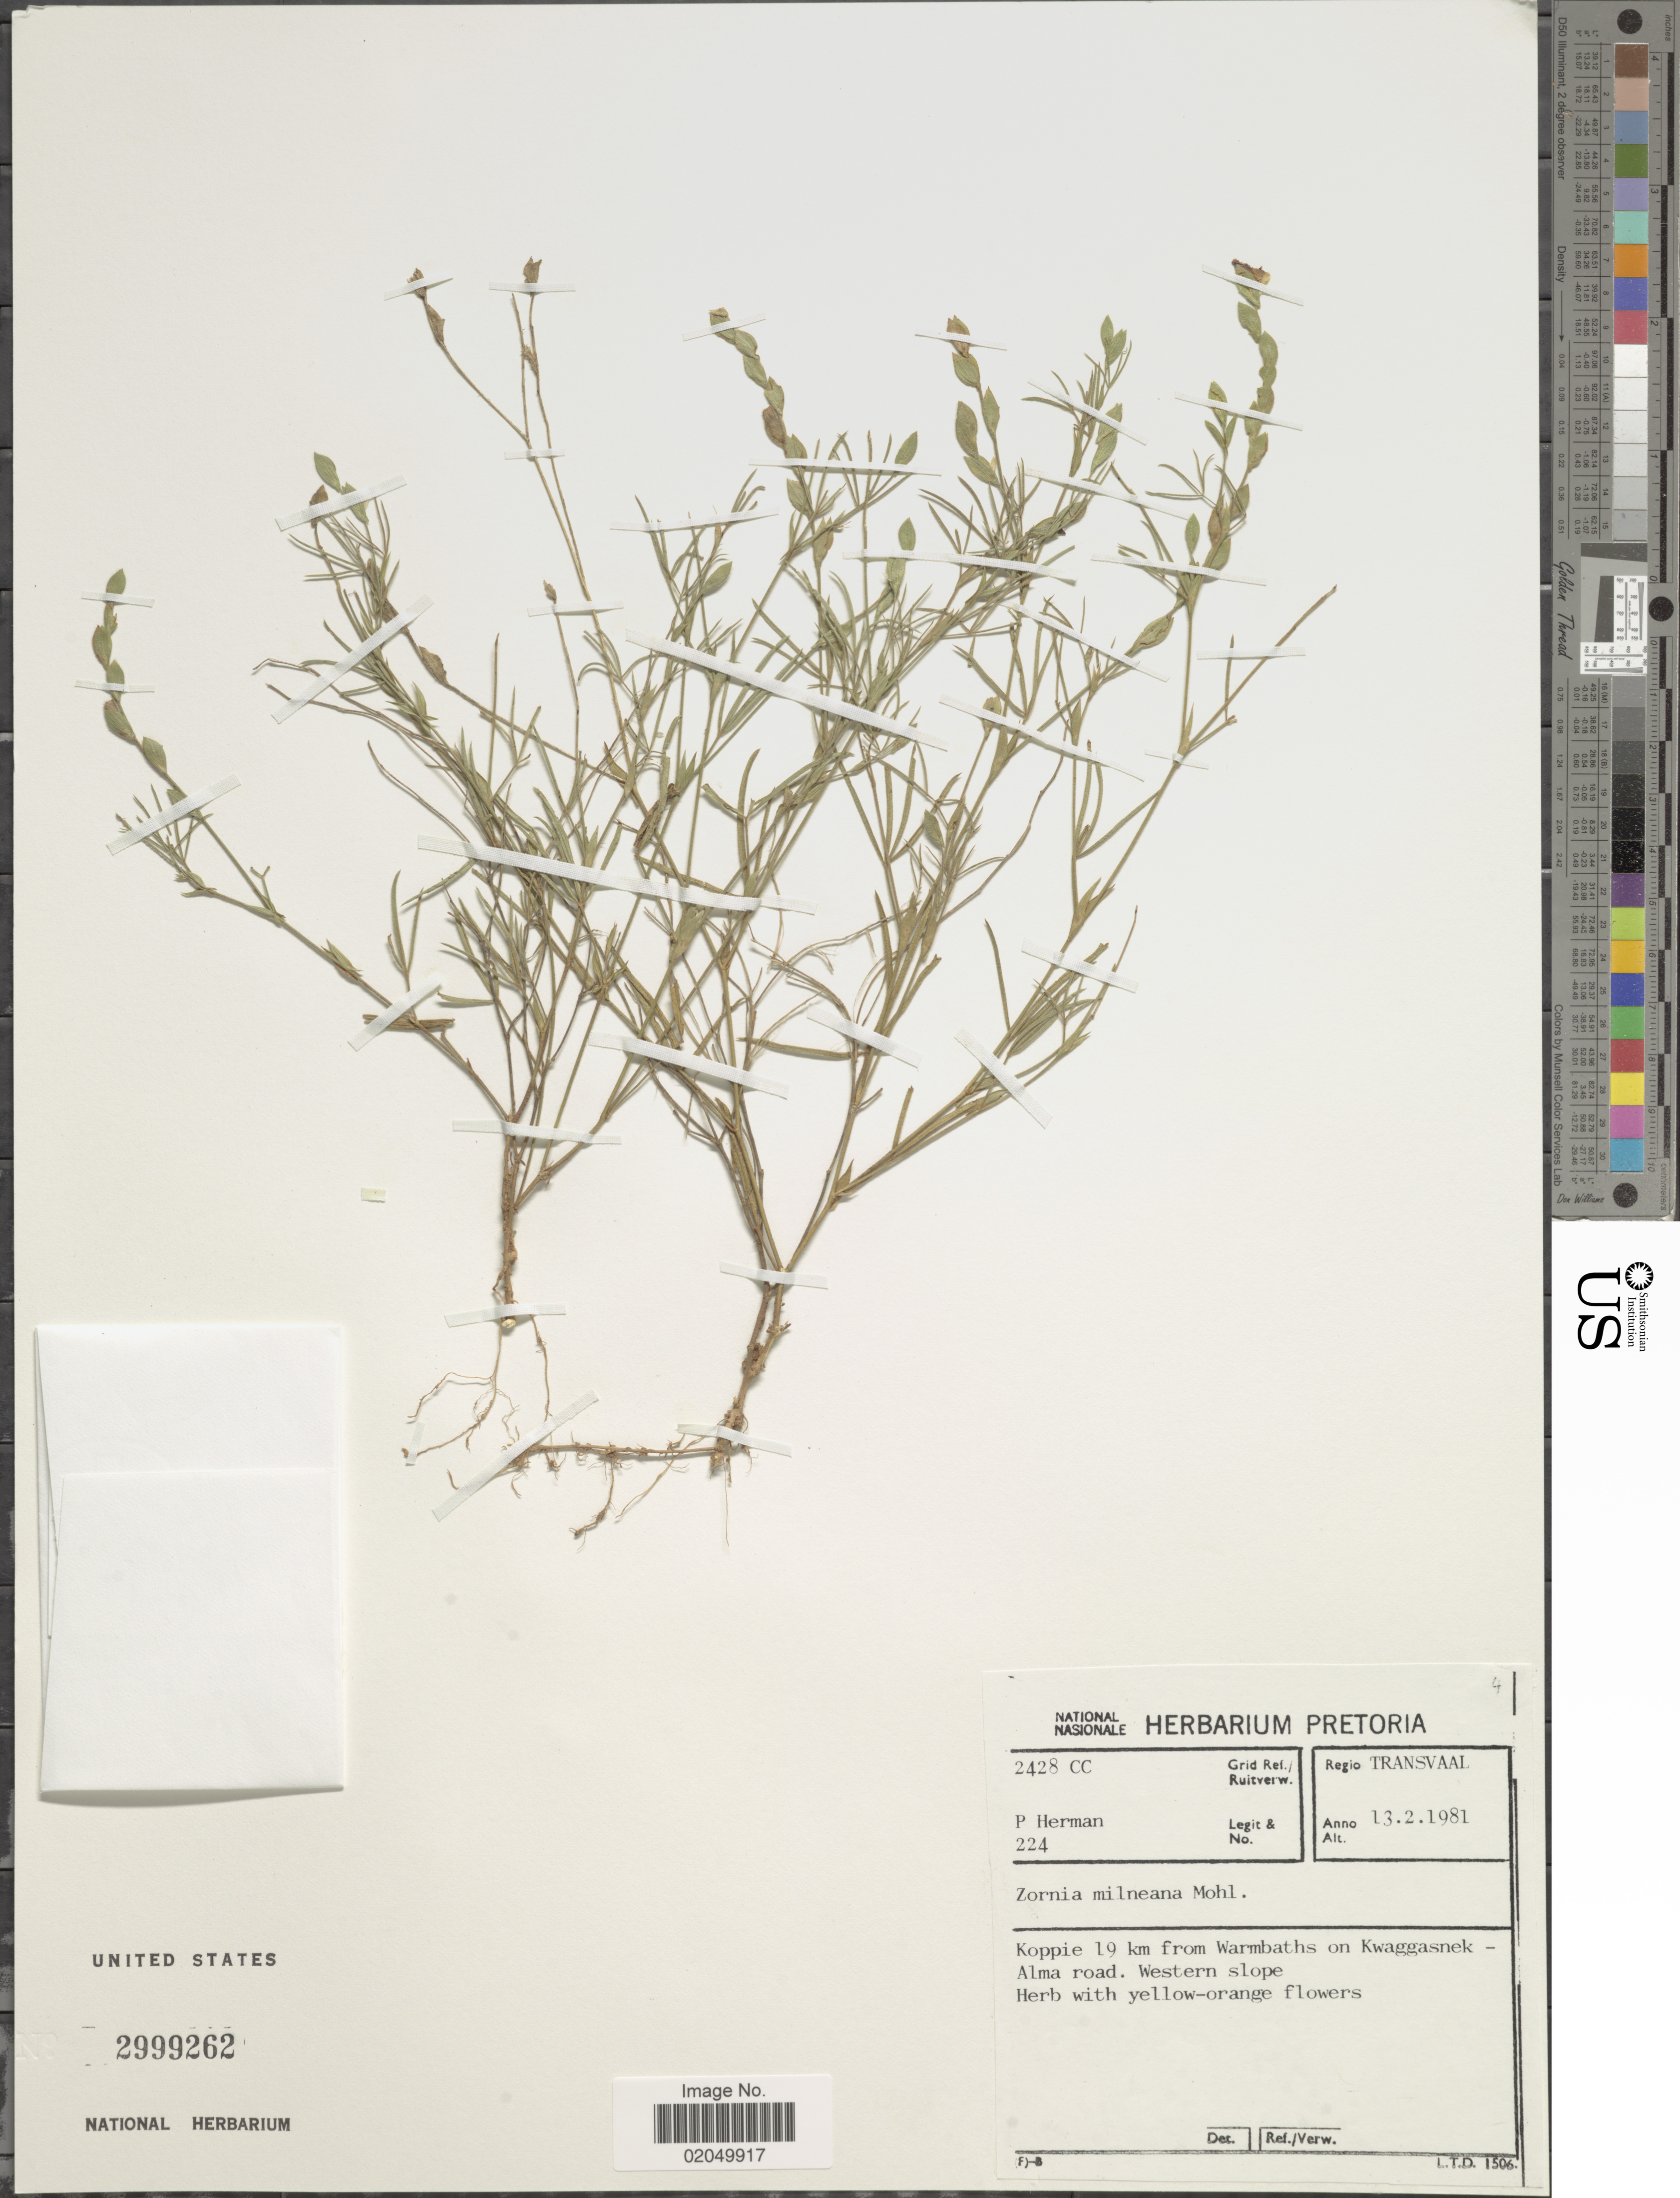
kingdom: Plantae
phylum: Tracheophyta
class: Magnoliopsida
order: Fabales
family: Fabaceae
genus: Zornia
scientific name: Zornia milneana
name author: Mohlenbr.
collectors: P. Herman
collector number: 224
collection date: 1981-02-13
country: South Africa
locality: Transvaal, Koppie 19 km from Warmbaths on Kwaggasnek-Alma road, western slope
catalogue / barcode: US 2999262